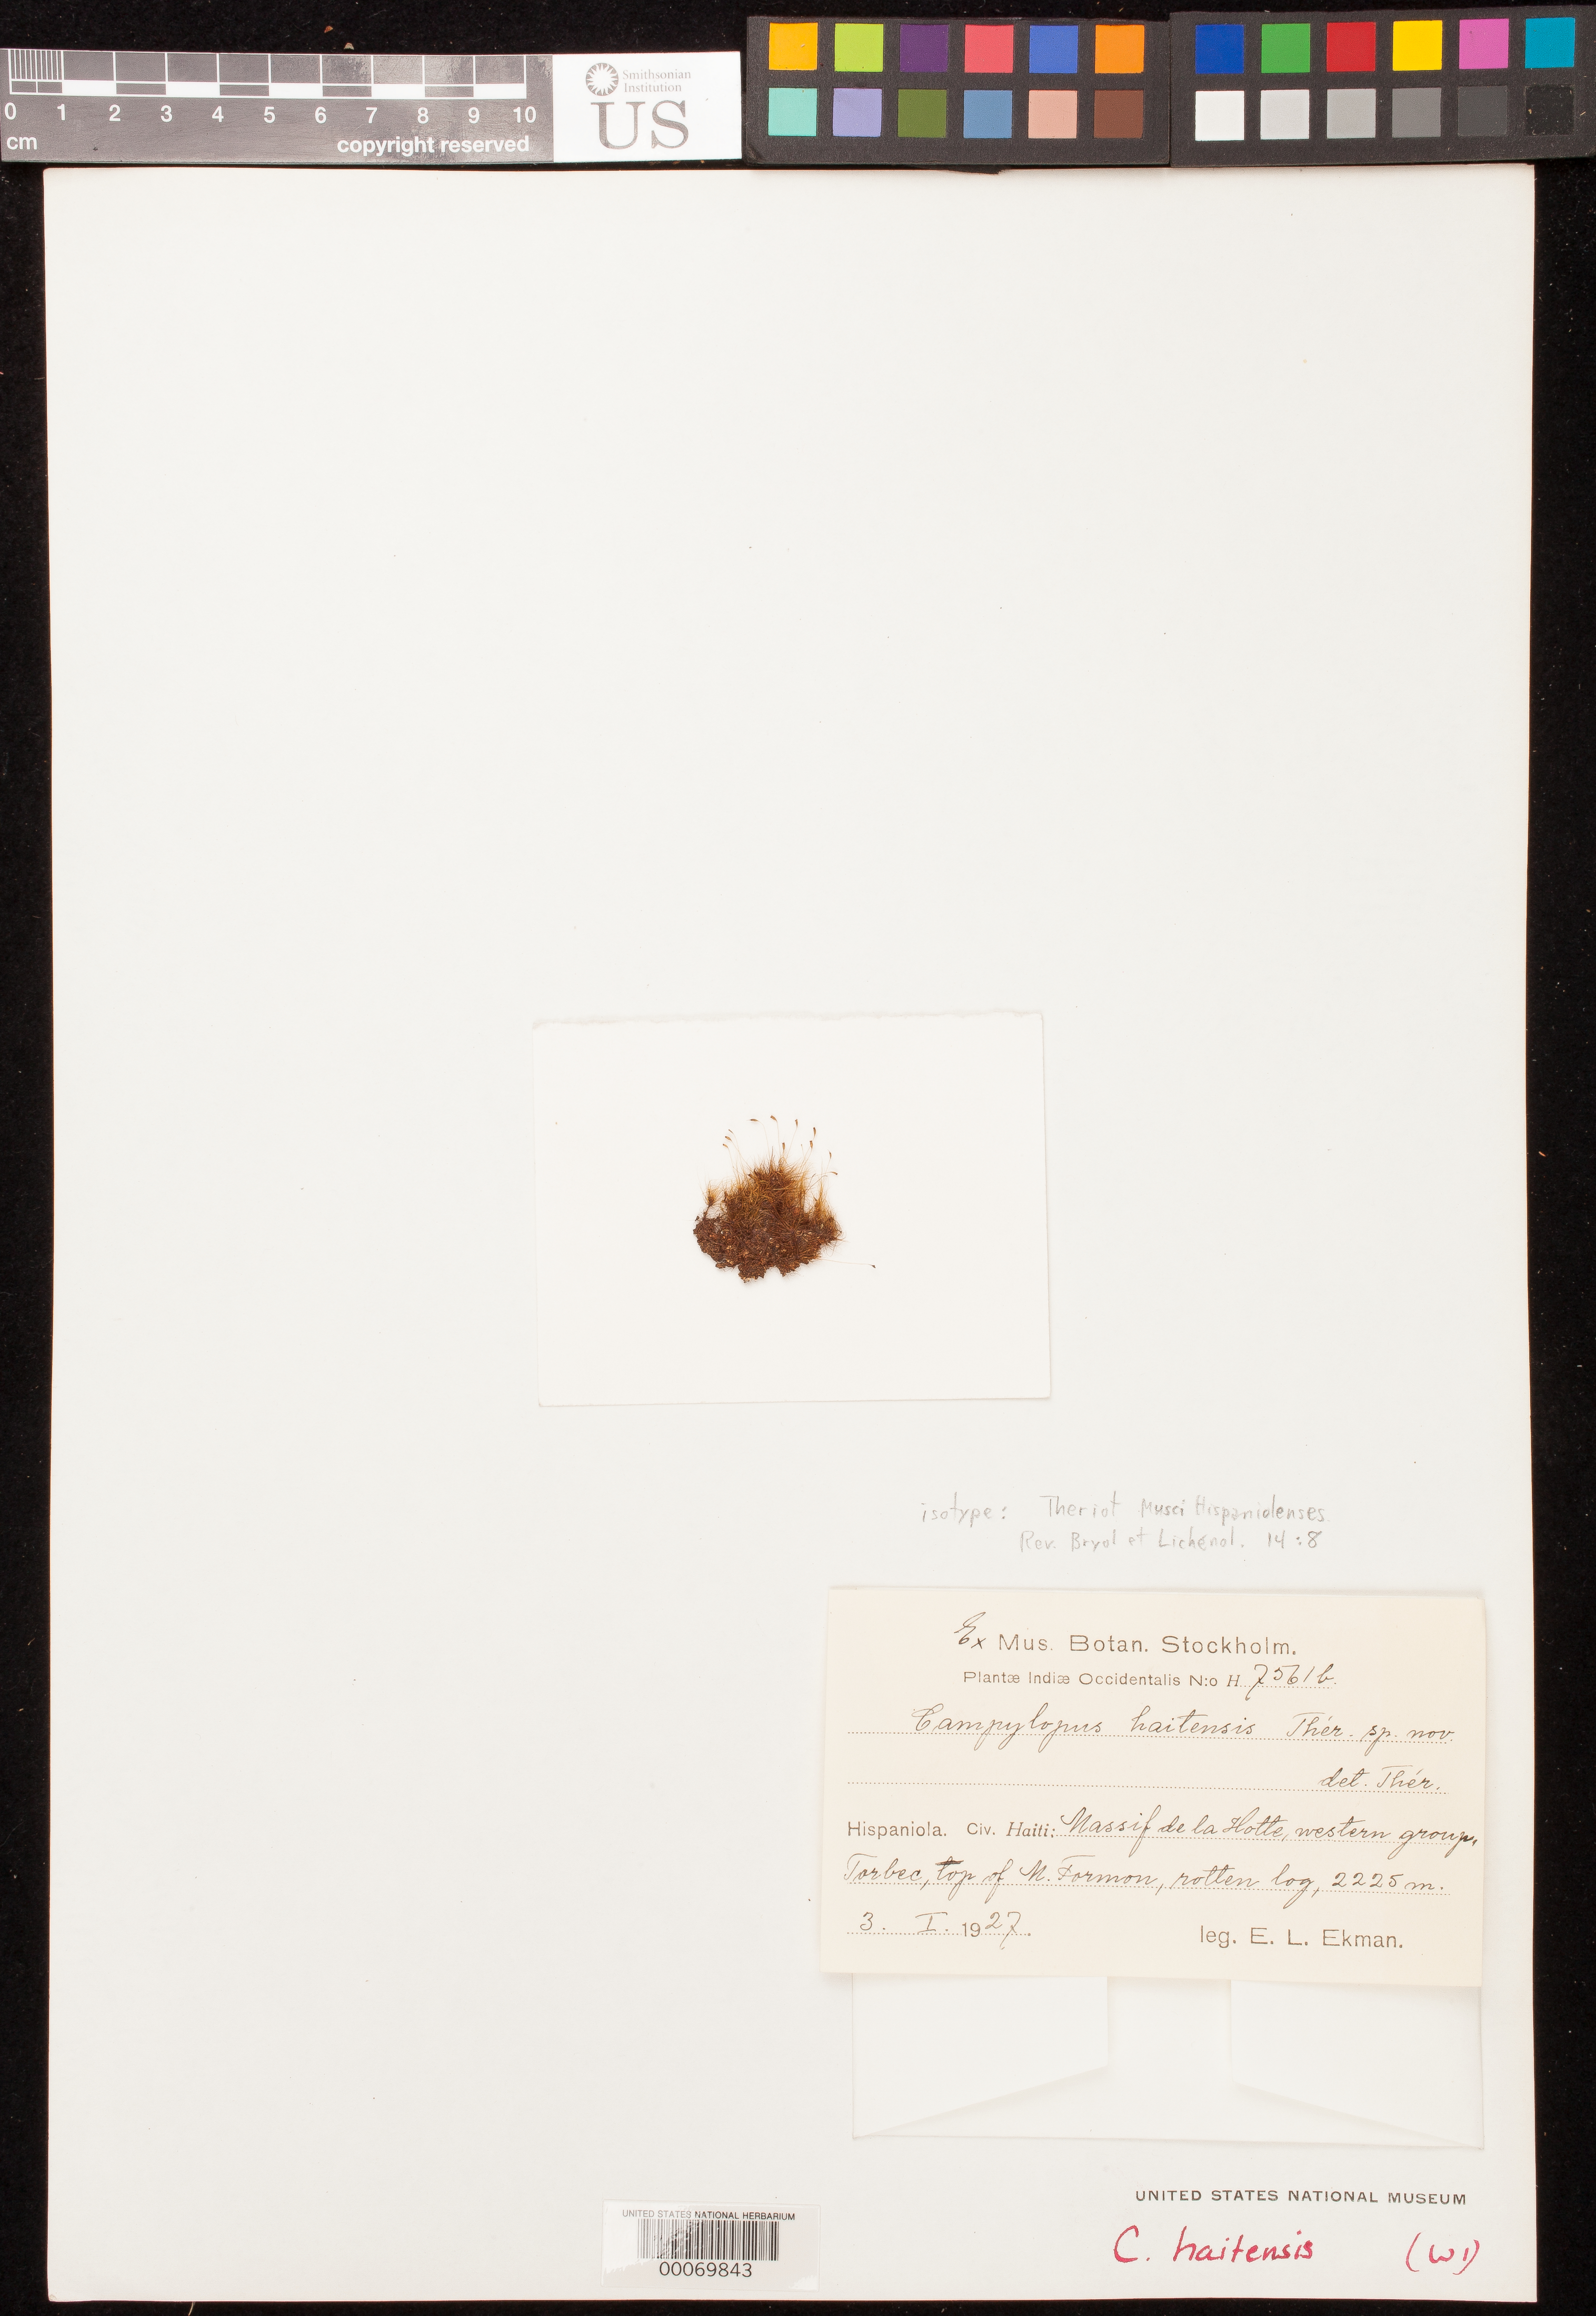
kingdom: Plantae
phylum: Bryophyta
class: Bryopsida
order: Dicranales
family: Leucobryaceae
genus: Campylopus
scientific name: Campylopus haitensis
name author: Thér.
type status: Isotype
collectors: E. L. Ekman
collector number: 7561 b Pl. Ind. Occ.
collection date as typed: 03 Jan 1927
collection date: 1927-01-03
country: Haiti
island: Hispaniola Island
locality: Massif de La Hotte, Torbec, top of Mt. Formon.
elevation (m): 2225